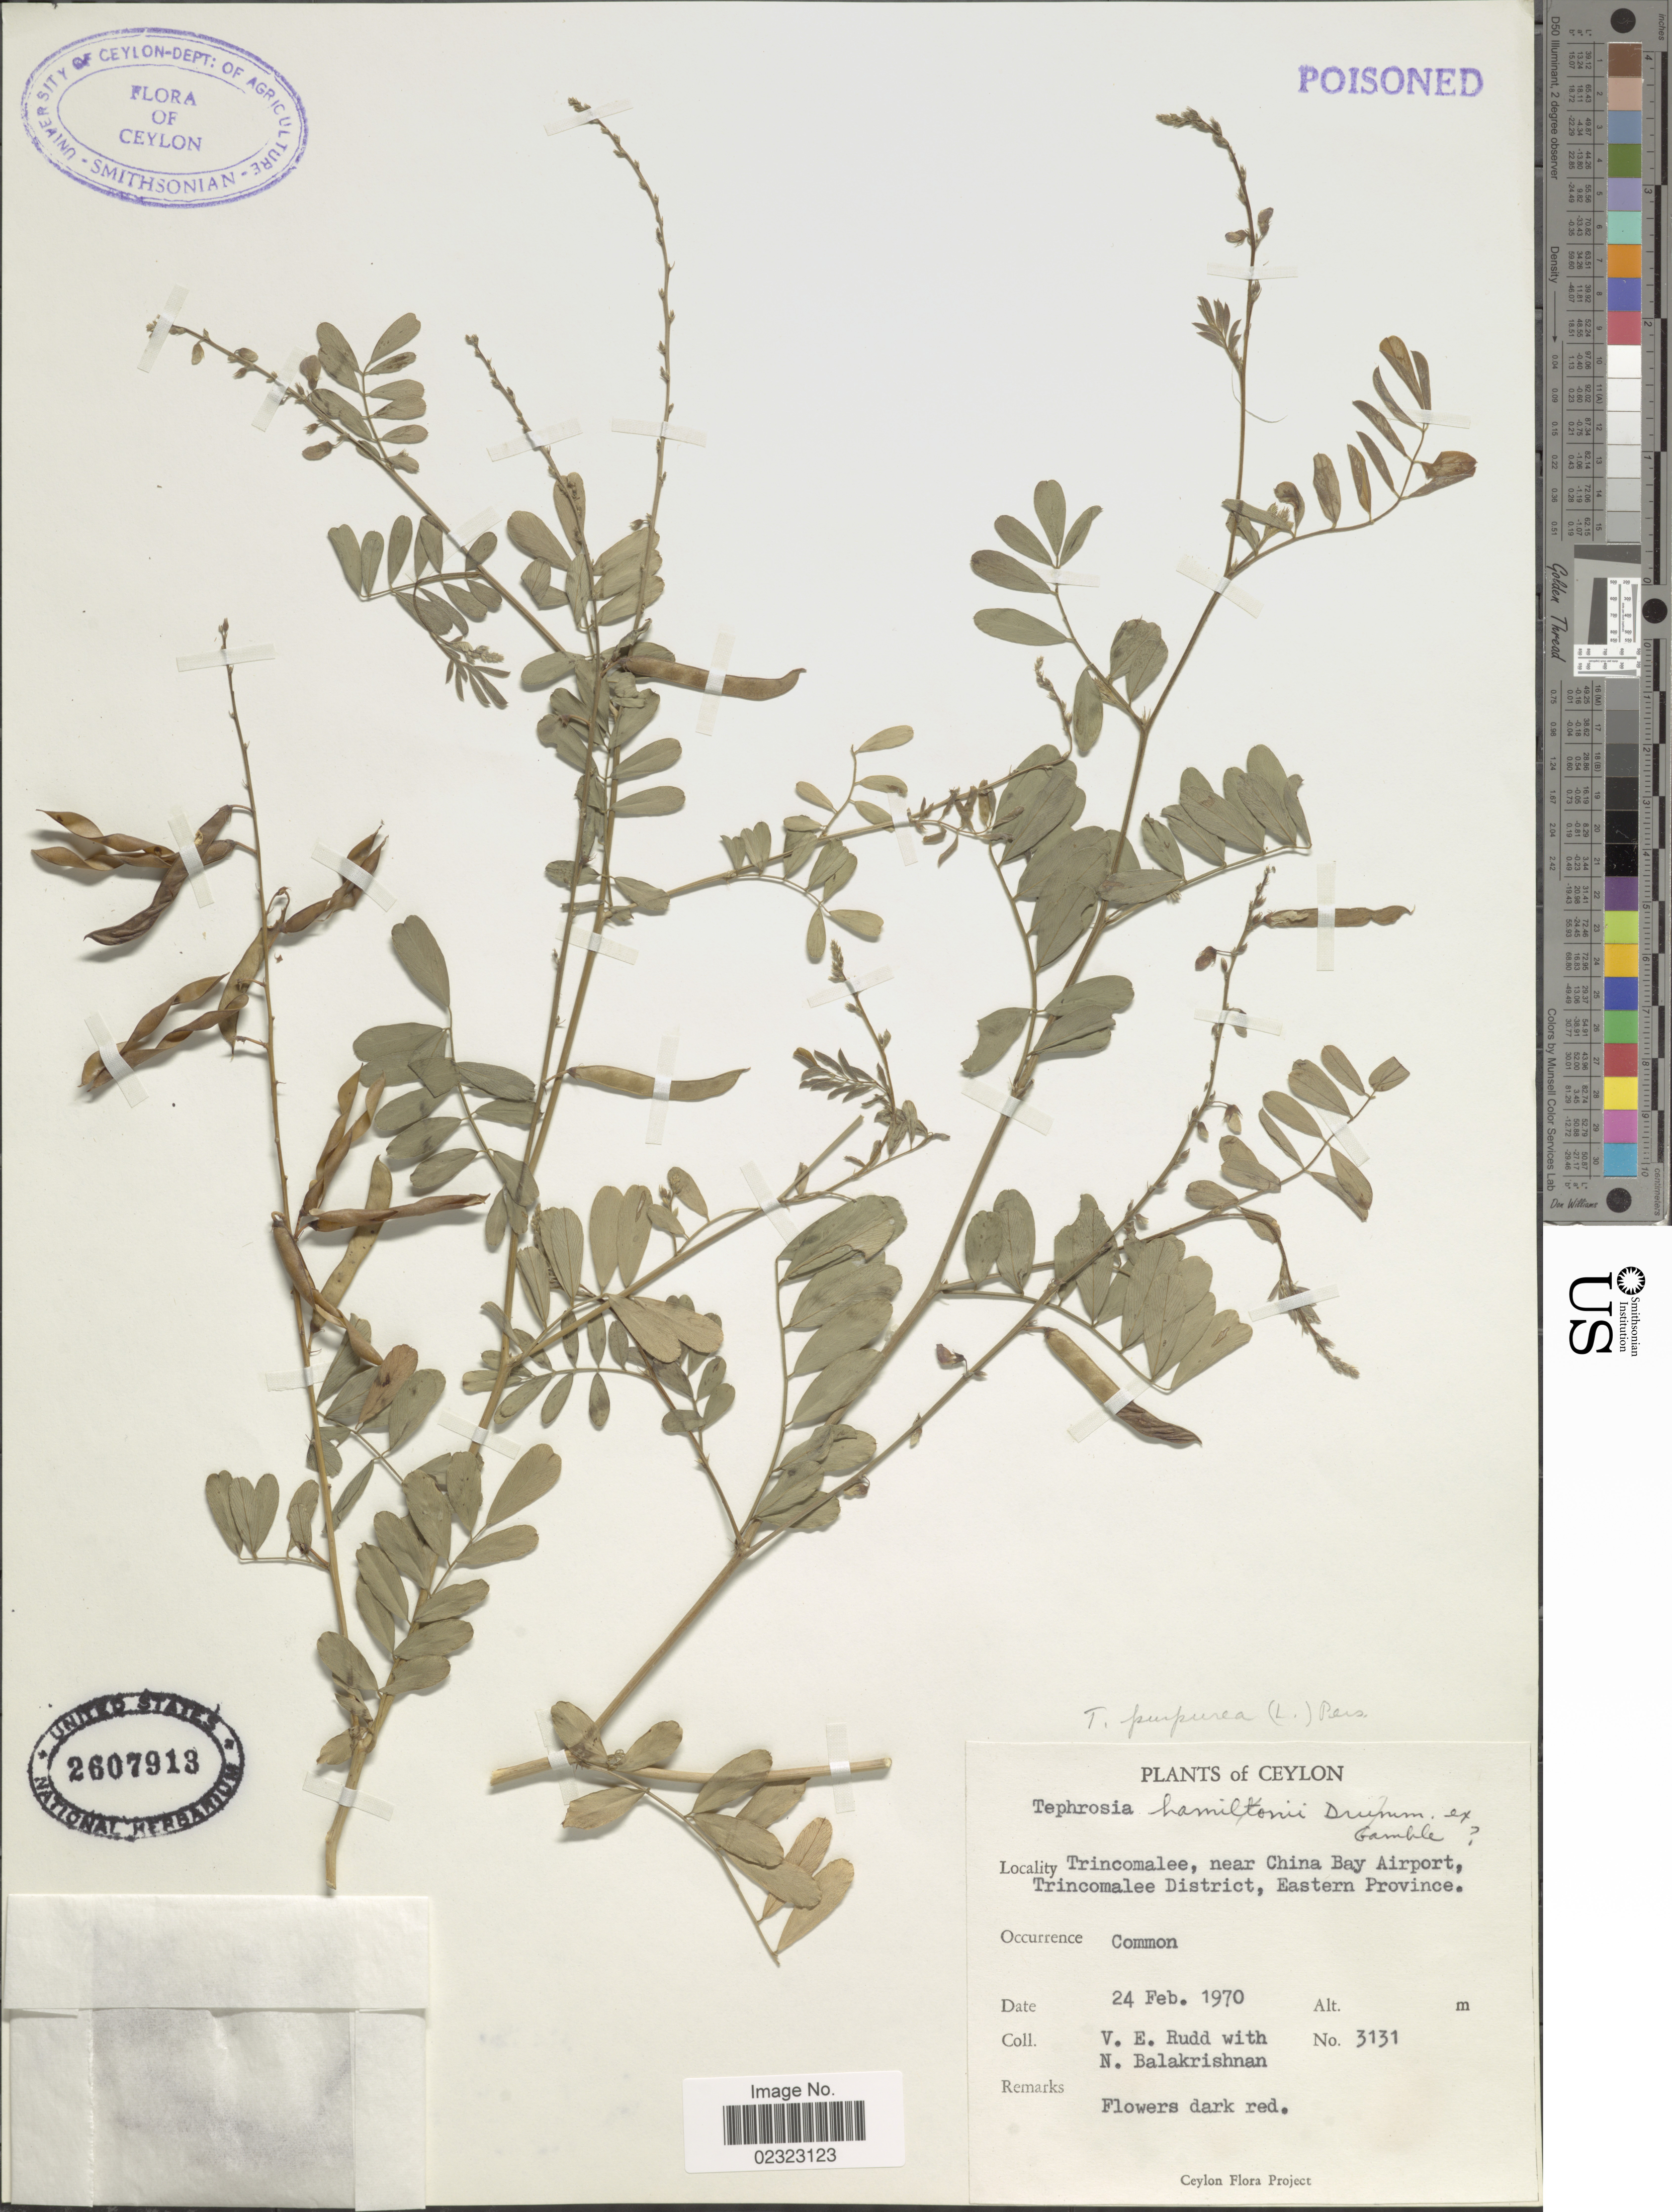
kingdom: Plantae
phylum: Tracheophyta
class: Magnoliopsida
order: Fabales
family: Fabaceae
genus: Tephrosia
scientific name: Tephrosia purpurea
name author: (L.) Pers.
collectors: V. E. Rudd & N. Balakrishnan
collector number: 3131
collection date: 1970-02-24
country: Sri Lanka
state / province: Eastern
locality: Trincomalee, near China Bay Airport. Trincomalee District. Ceylon.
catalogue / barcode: US 2607913